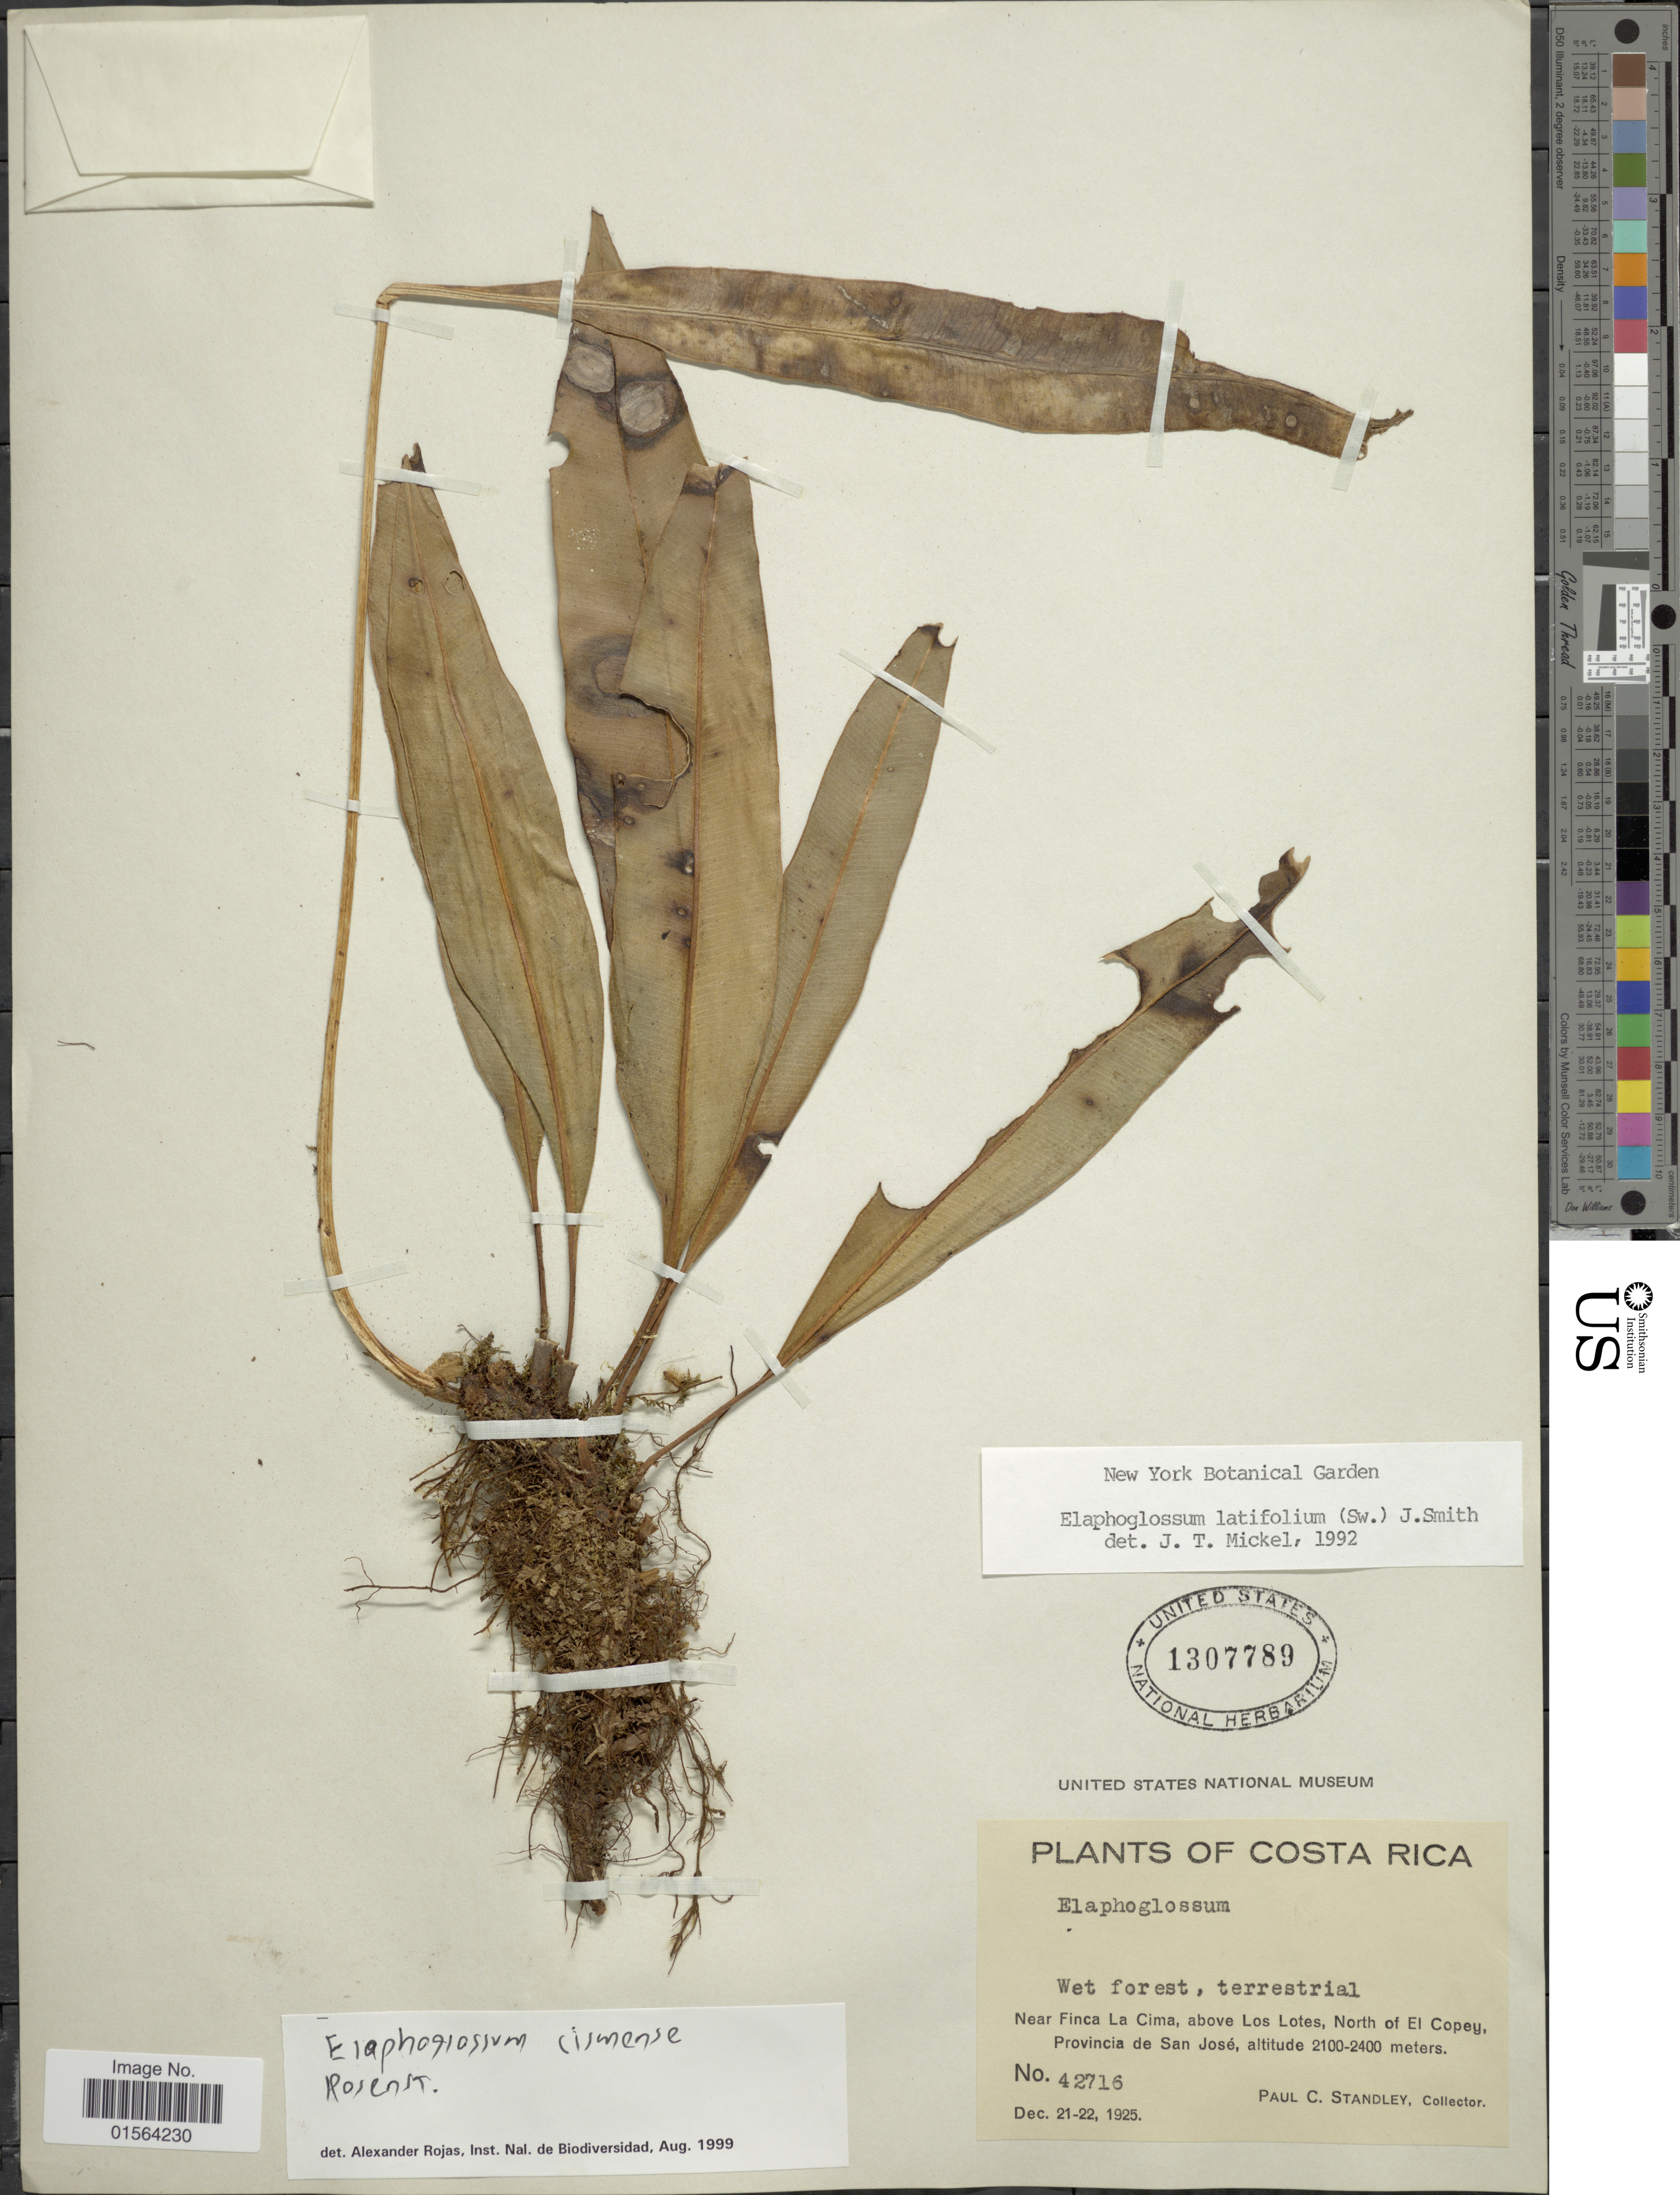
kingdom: Plantae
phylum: Tracheophyta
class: Polypodiopsida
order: Polypodiales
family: Dryopteridaceae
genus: Elaphoglossum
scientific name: Elaphoglossum latifolium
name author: (Sw.) J. Sm.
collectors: P. C. Standley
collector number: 42716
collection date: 1925-12-21/1925-12-22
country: Costa Rica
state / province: San José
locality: Near Finca La Cima, above Los Lotes, North of El Copey, Provincia de San Jose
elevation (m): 2100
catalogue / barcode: US 1307789